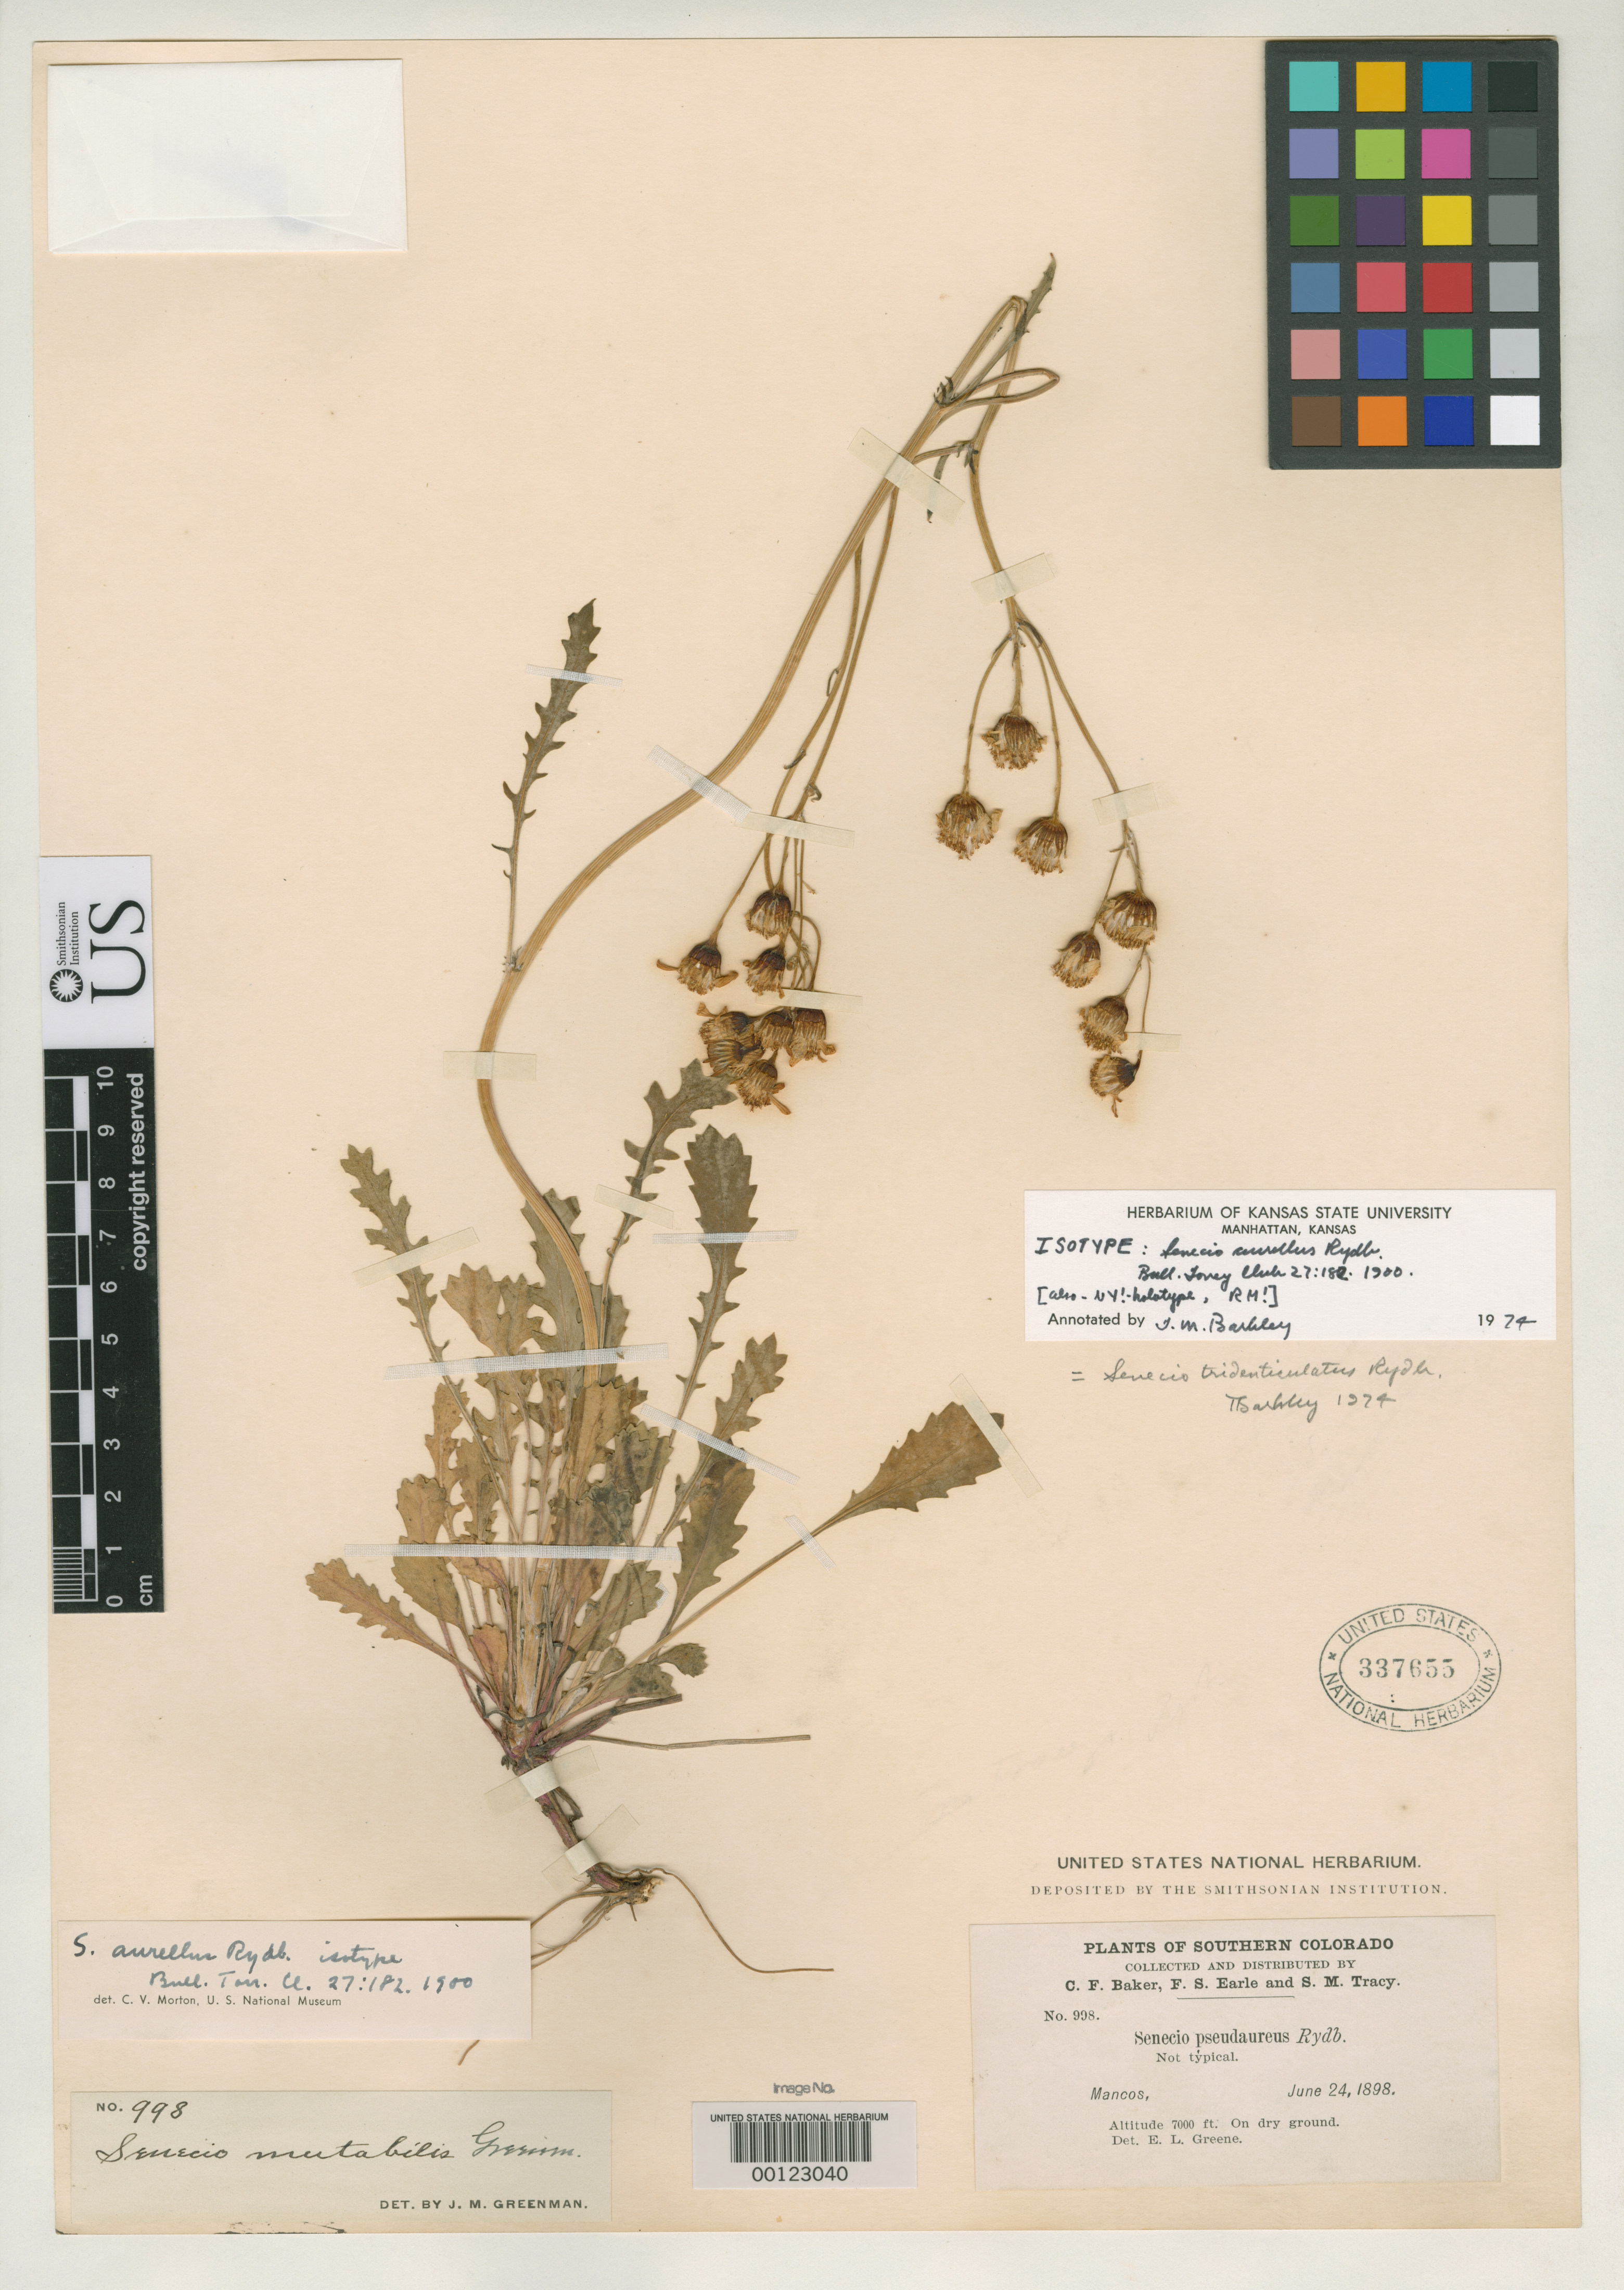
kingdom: Plantae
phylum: Tracheophyta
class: Magnoliopsida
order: Asterales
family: Asteraceae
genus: Senecio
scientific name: Senecio aurellus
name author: Rydb.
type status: Isotype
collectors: C. F. Baker, F. Erie & S. M. Tracy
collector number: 998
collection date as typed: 24 Jun 1898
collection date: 1898-06-24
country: United States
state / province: Colorado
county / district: Montezuma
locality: Mancos.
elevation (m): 2134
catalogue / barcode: US 337655